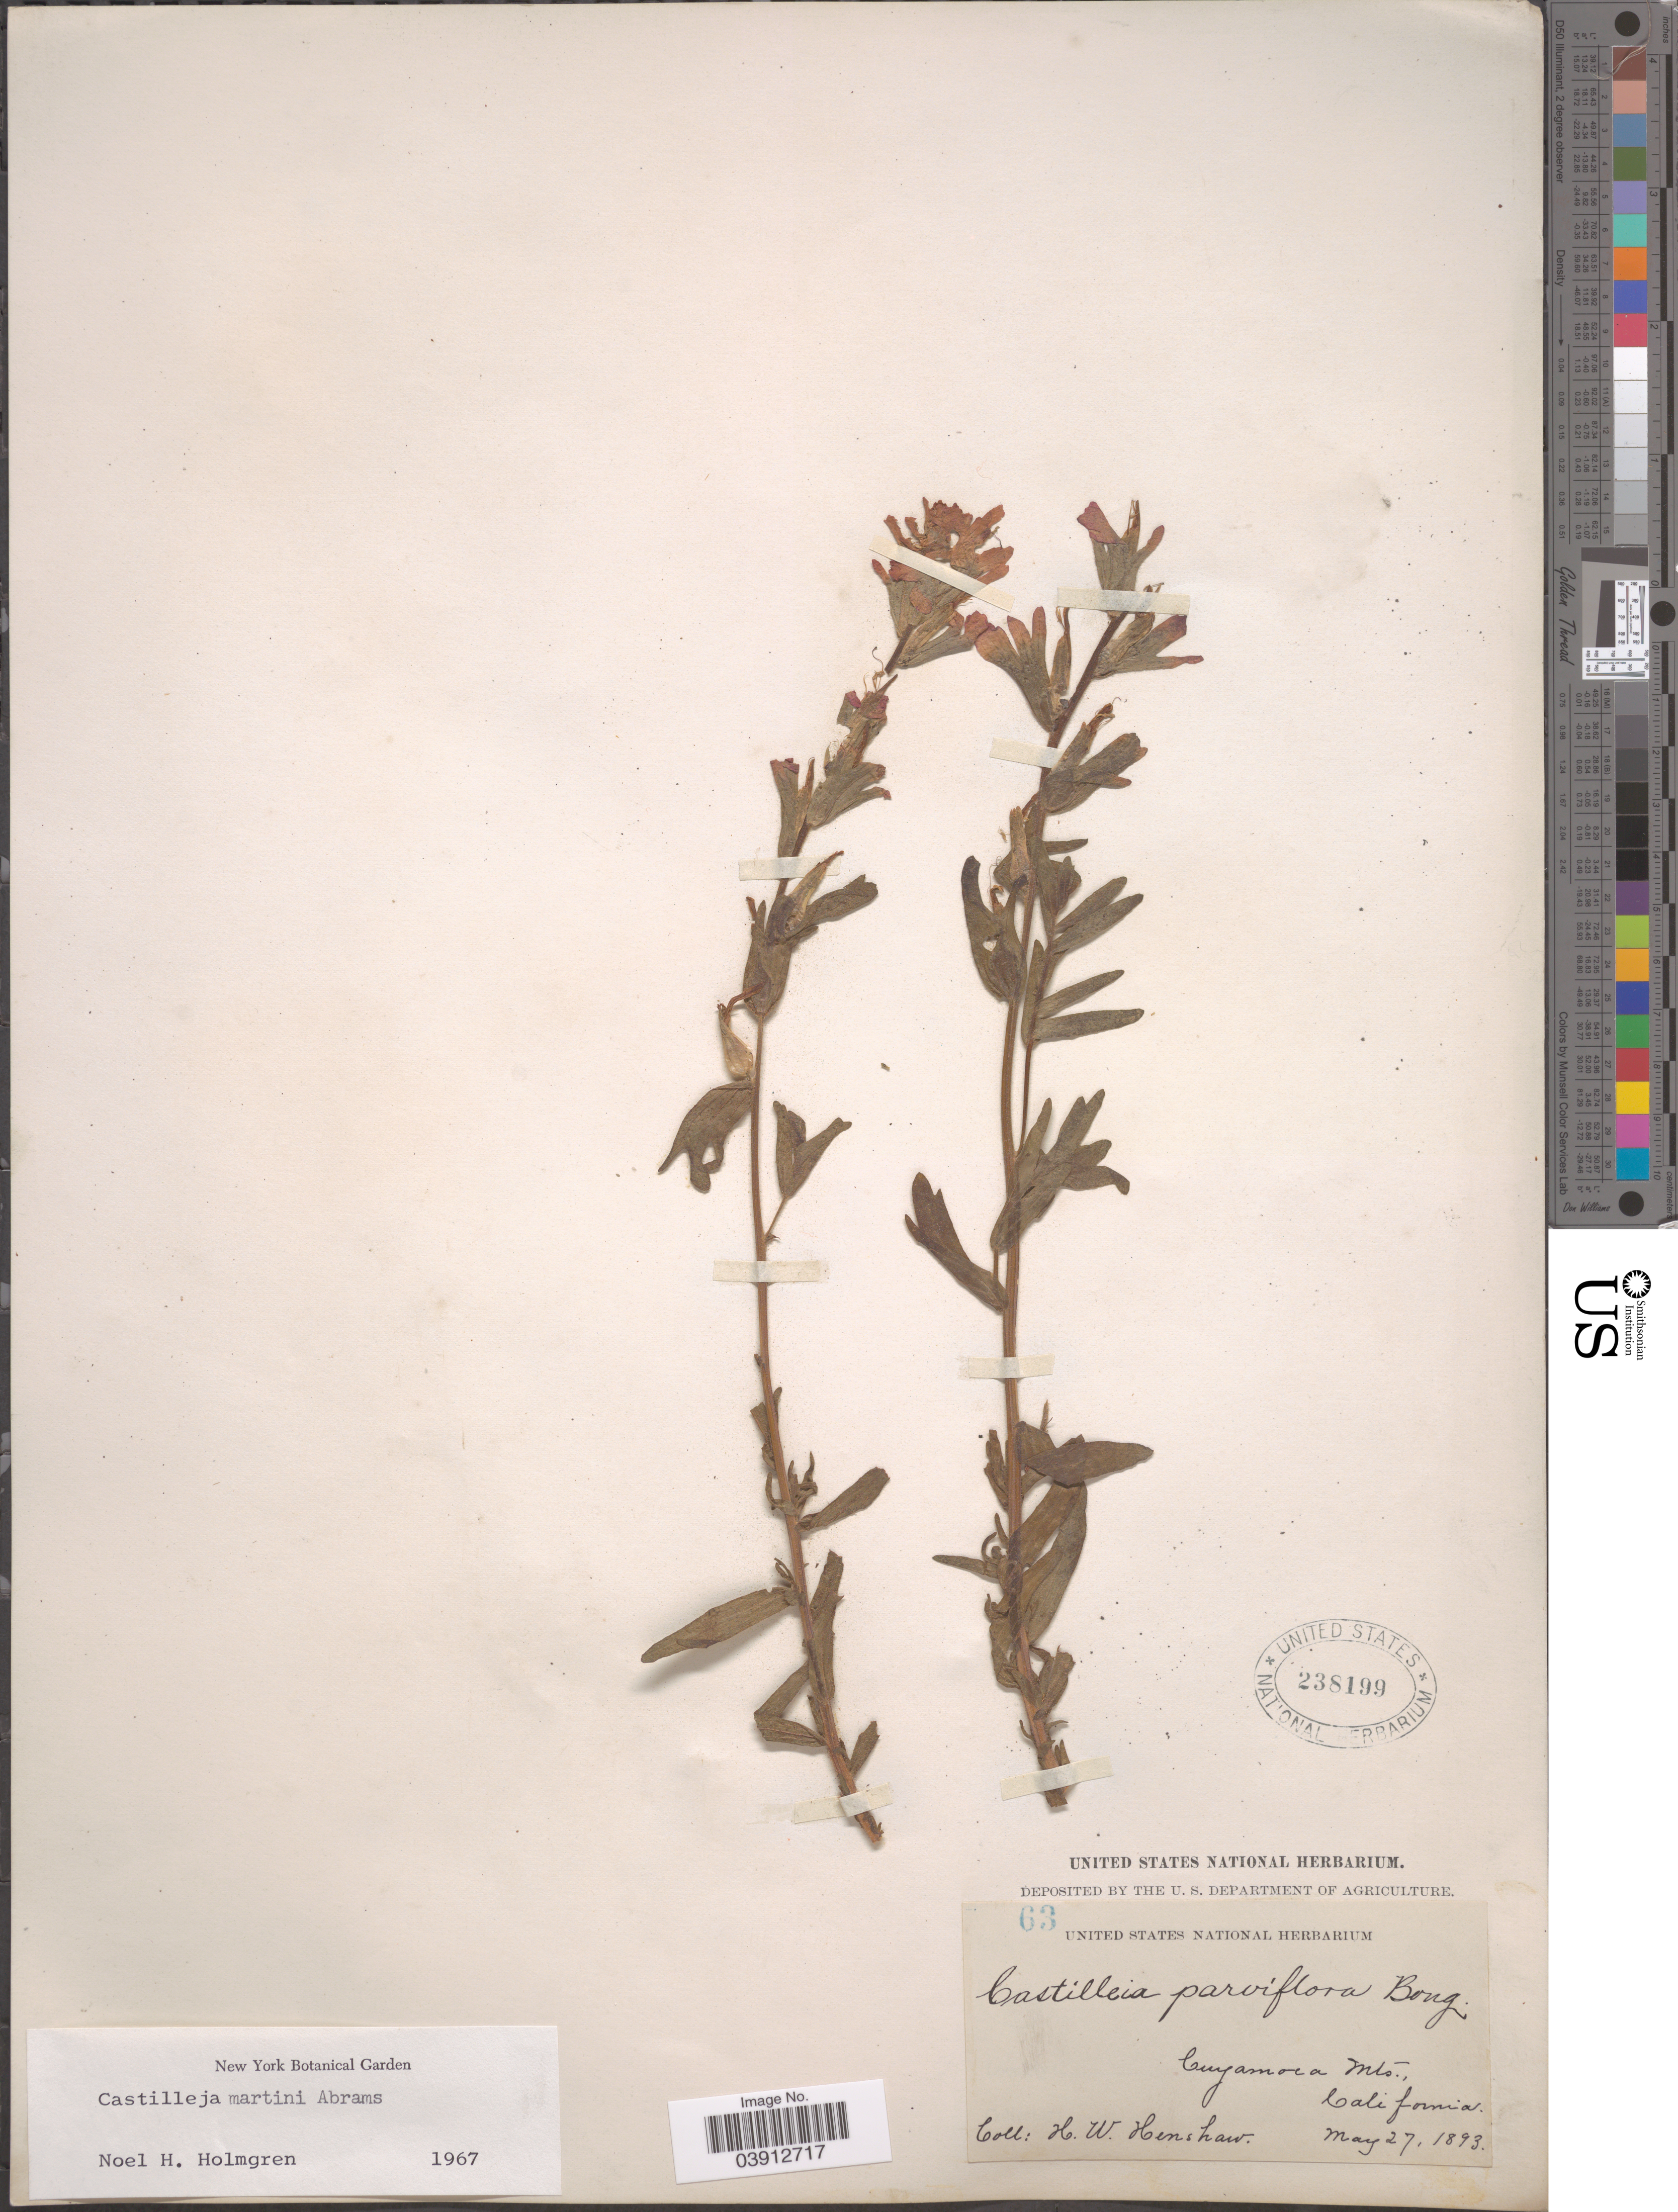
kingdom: Plantae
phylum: Tracheophyta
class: Magnoliopsida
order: Lamiales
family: Orobanchaceae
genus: Castilleja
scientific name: Castilleja martinii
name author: Abrams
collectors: H. Henshaw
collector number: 63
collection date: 1893-05-27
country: United States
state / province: California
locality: Cuyamaca Mts.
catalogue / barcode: US 238199